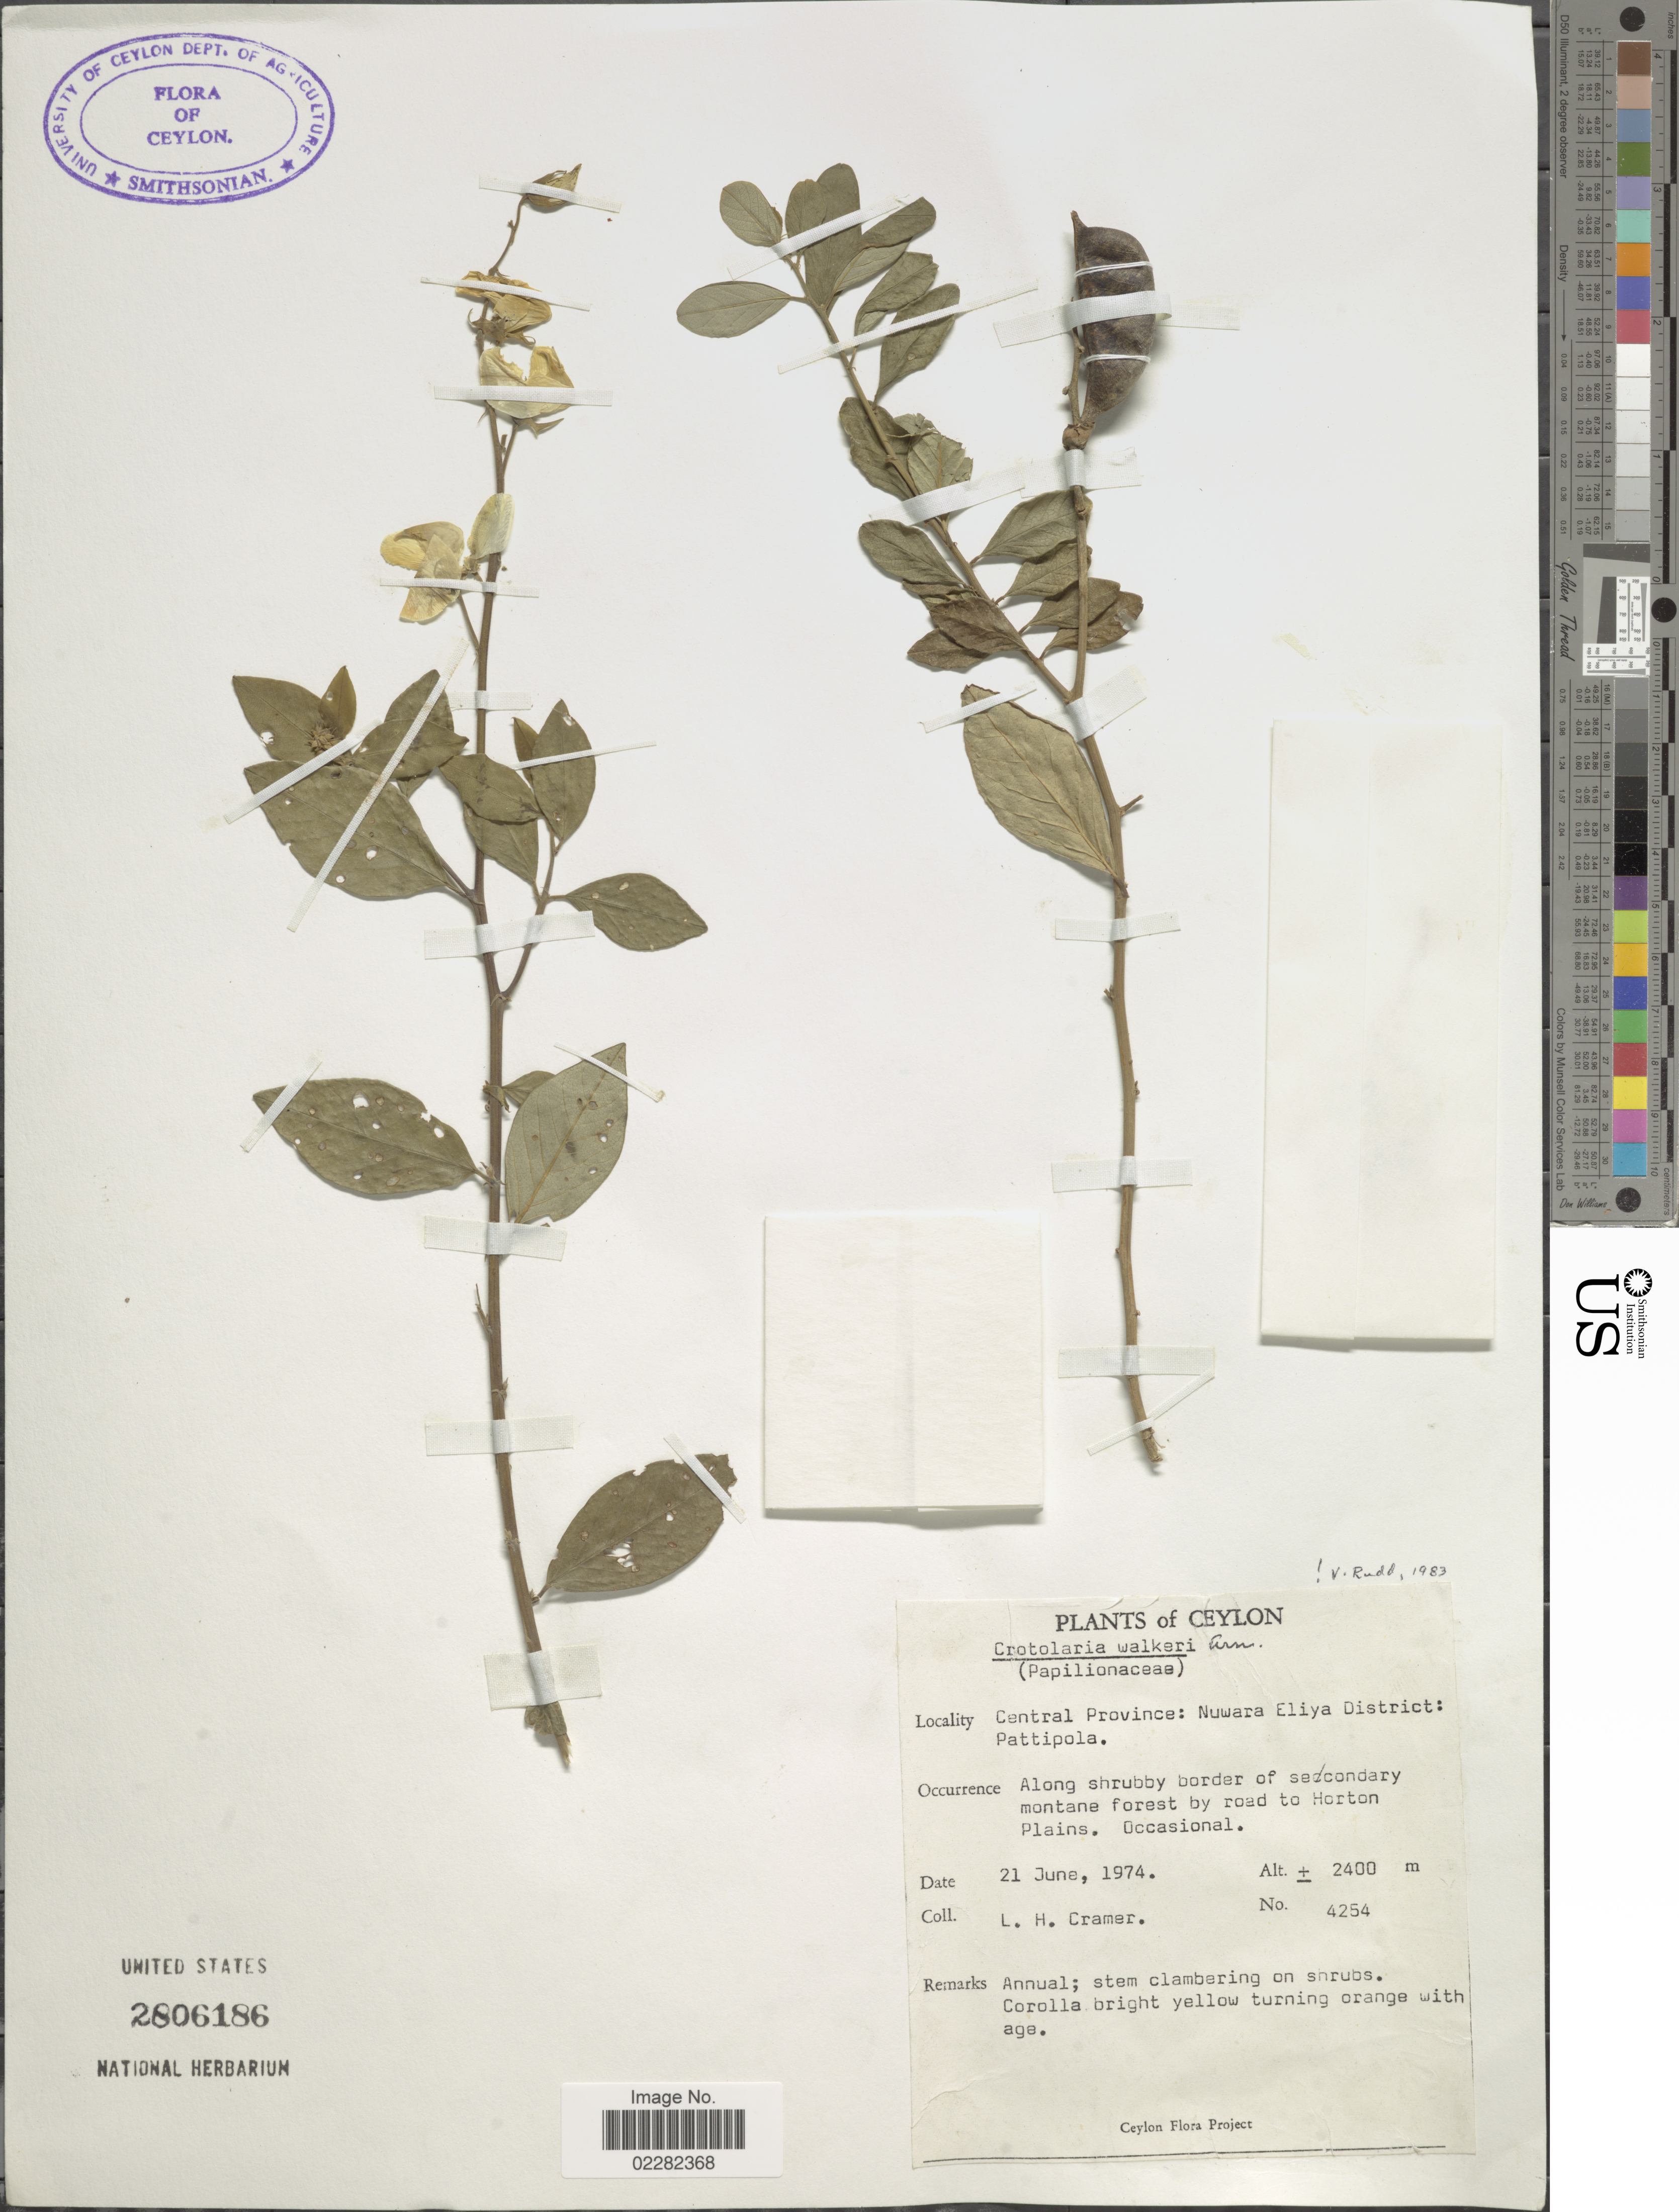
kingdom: Plantae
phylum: Tracheophyta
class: Magnoliopsida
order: Fabales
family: Fabaceae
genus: Crotalaria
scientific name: Crotalaria walkeri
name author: Arn.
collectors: L. H. Cramer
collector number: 4254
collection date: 1974-06-21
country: Sri Lanka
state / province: Central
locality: Ceylon. Nuwara Eliya District: Pattipola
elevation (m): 2400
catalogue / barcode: US 2806186